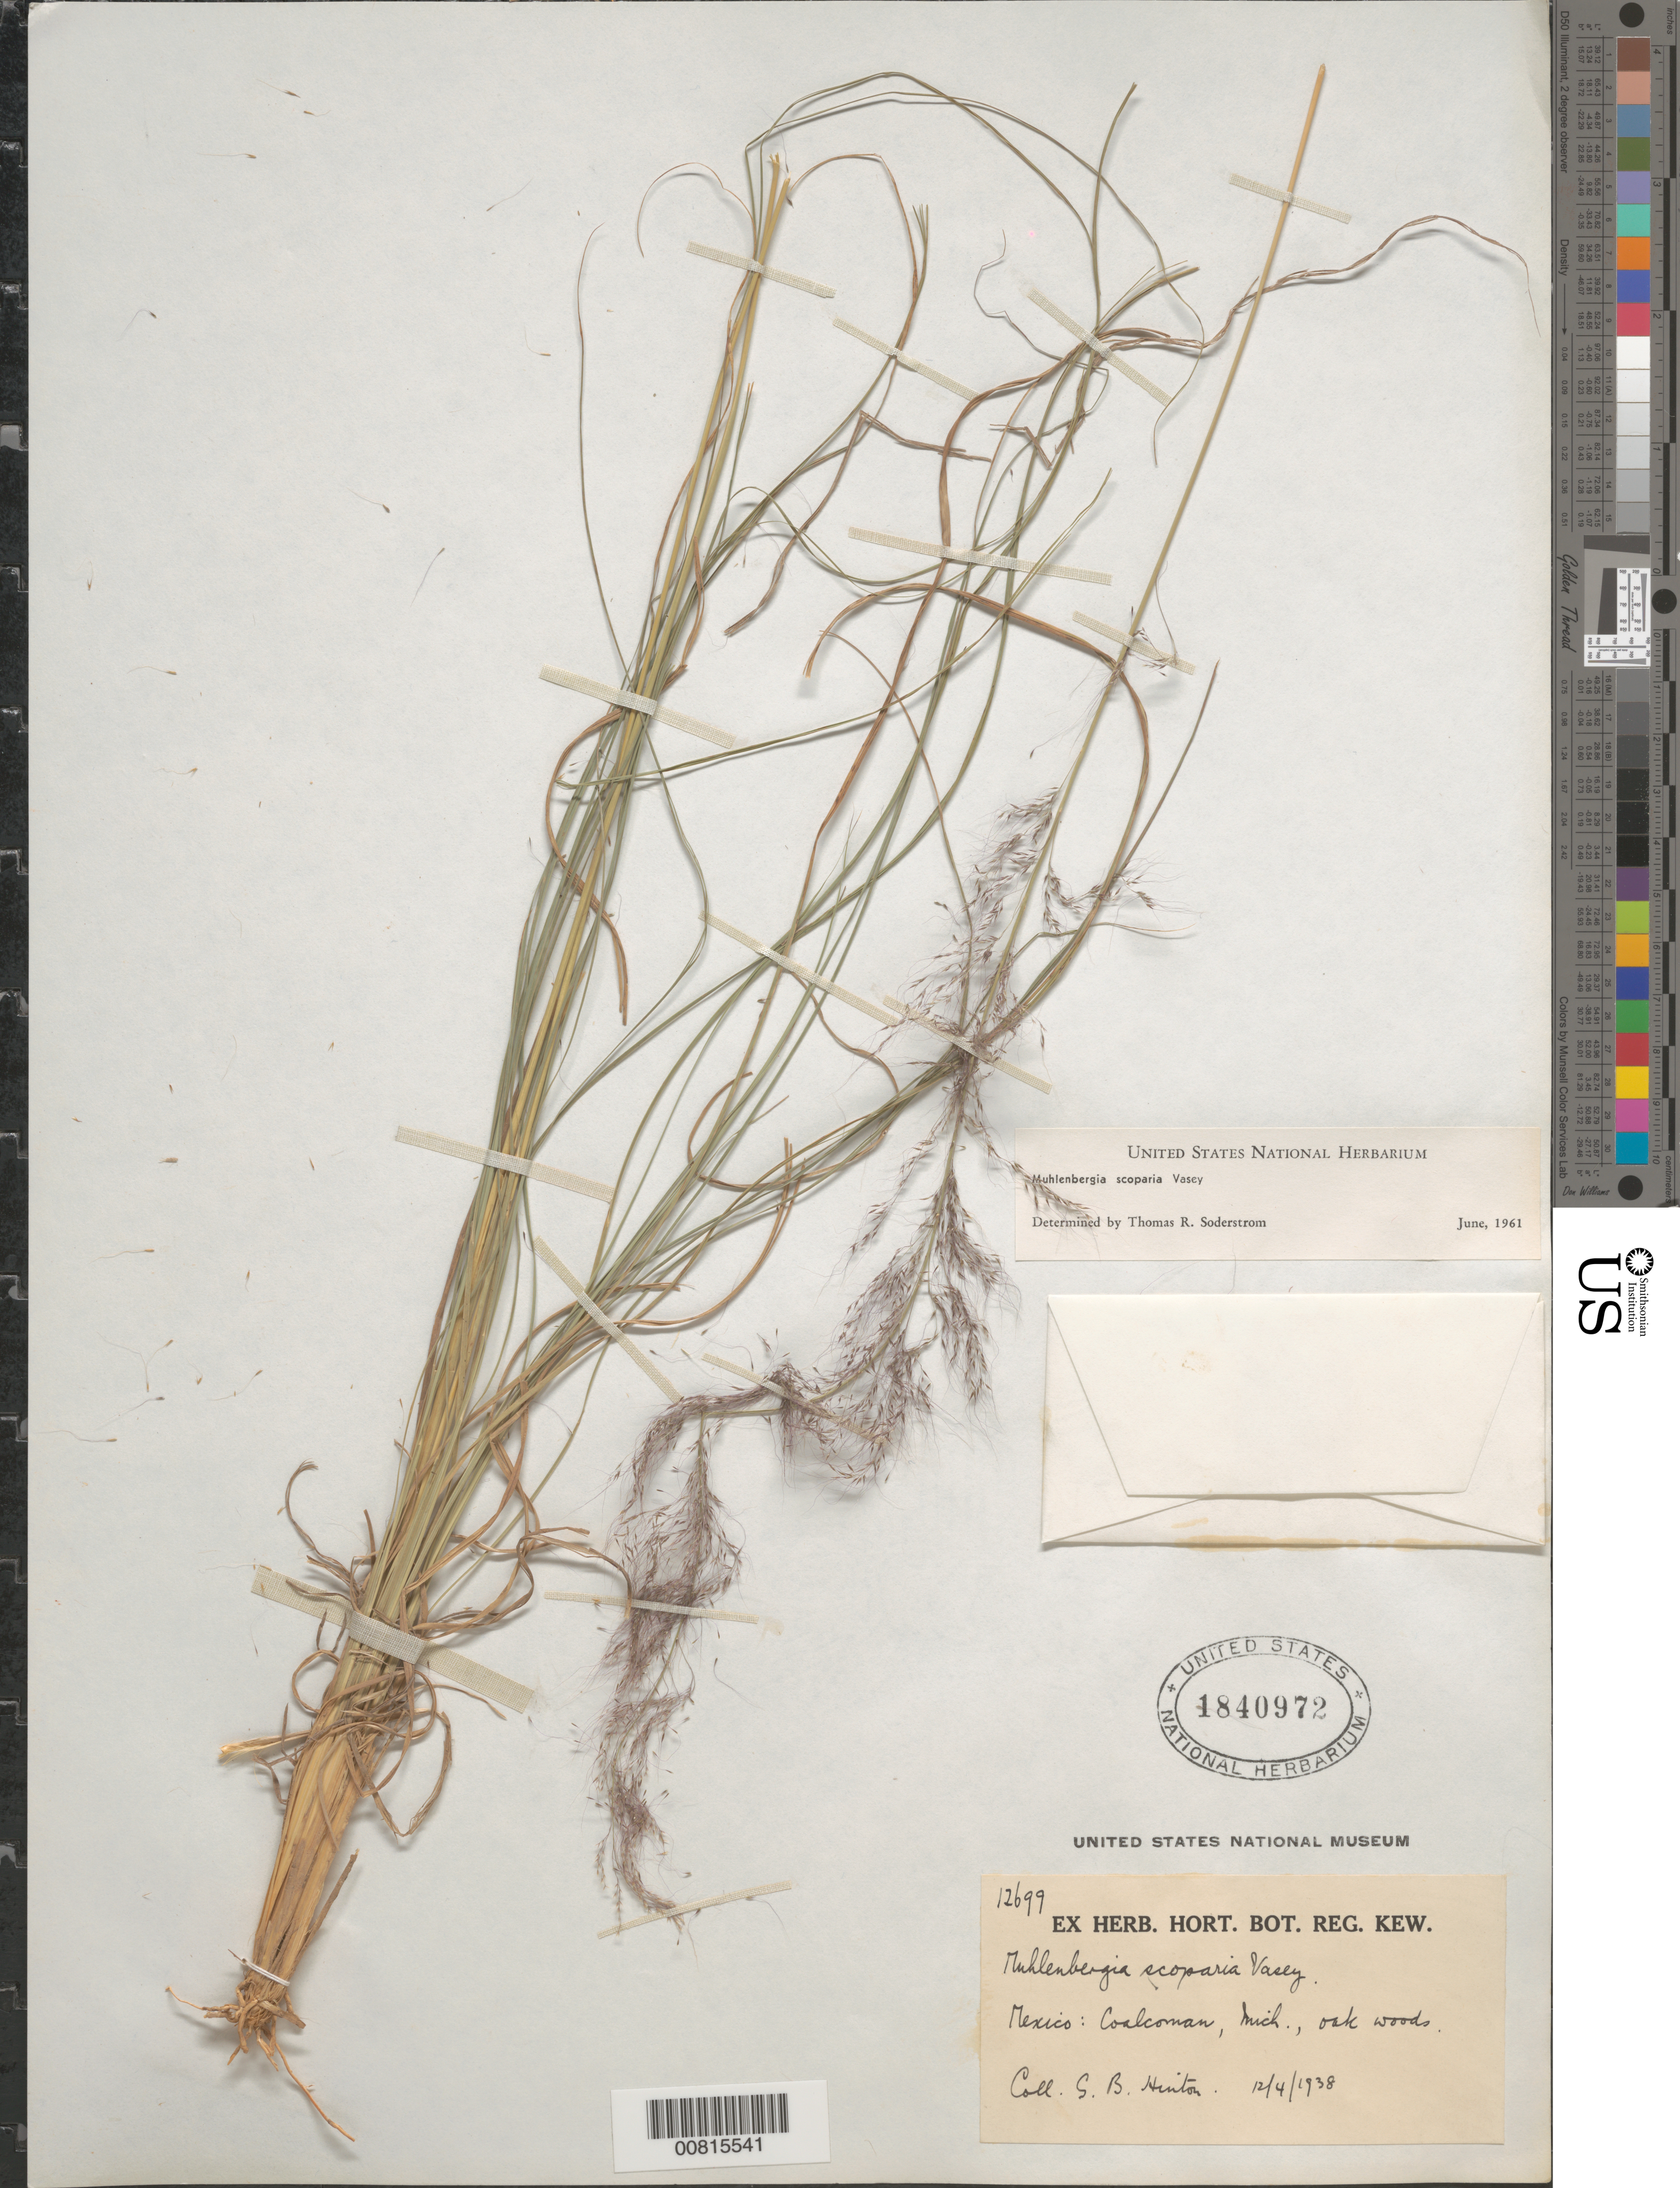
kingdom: Plantae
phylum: Tracheophyta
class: Liliopsida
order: Poales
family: Poaceae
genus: Muhlenbergia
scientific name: Muhlenbergia scoparia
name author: Vasey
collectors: G. B. Hinton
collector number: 12699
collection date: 1938-12-04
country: Mexico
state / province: Michoacán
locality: Coalcoman, mpio.? Coalcoman, Mich.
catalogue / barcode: US 1840972